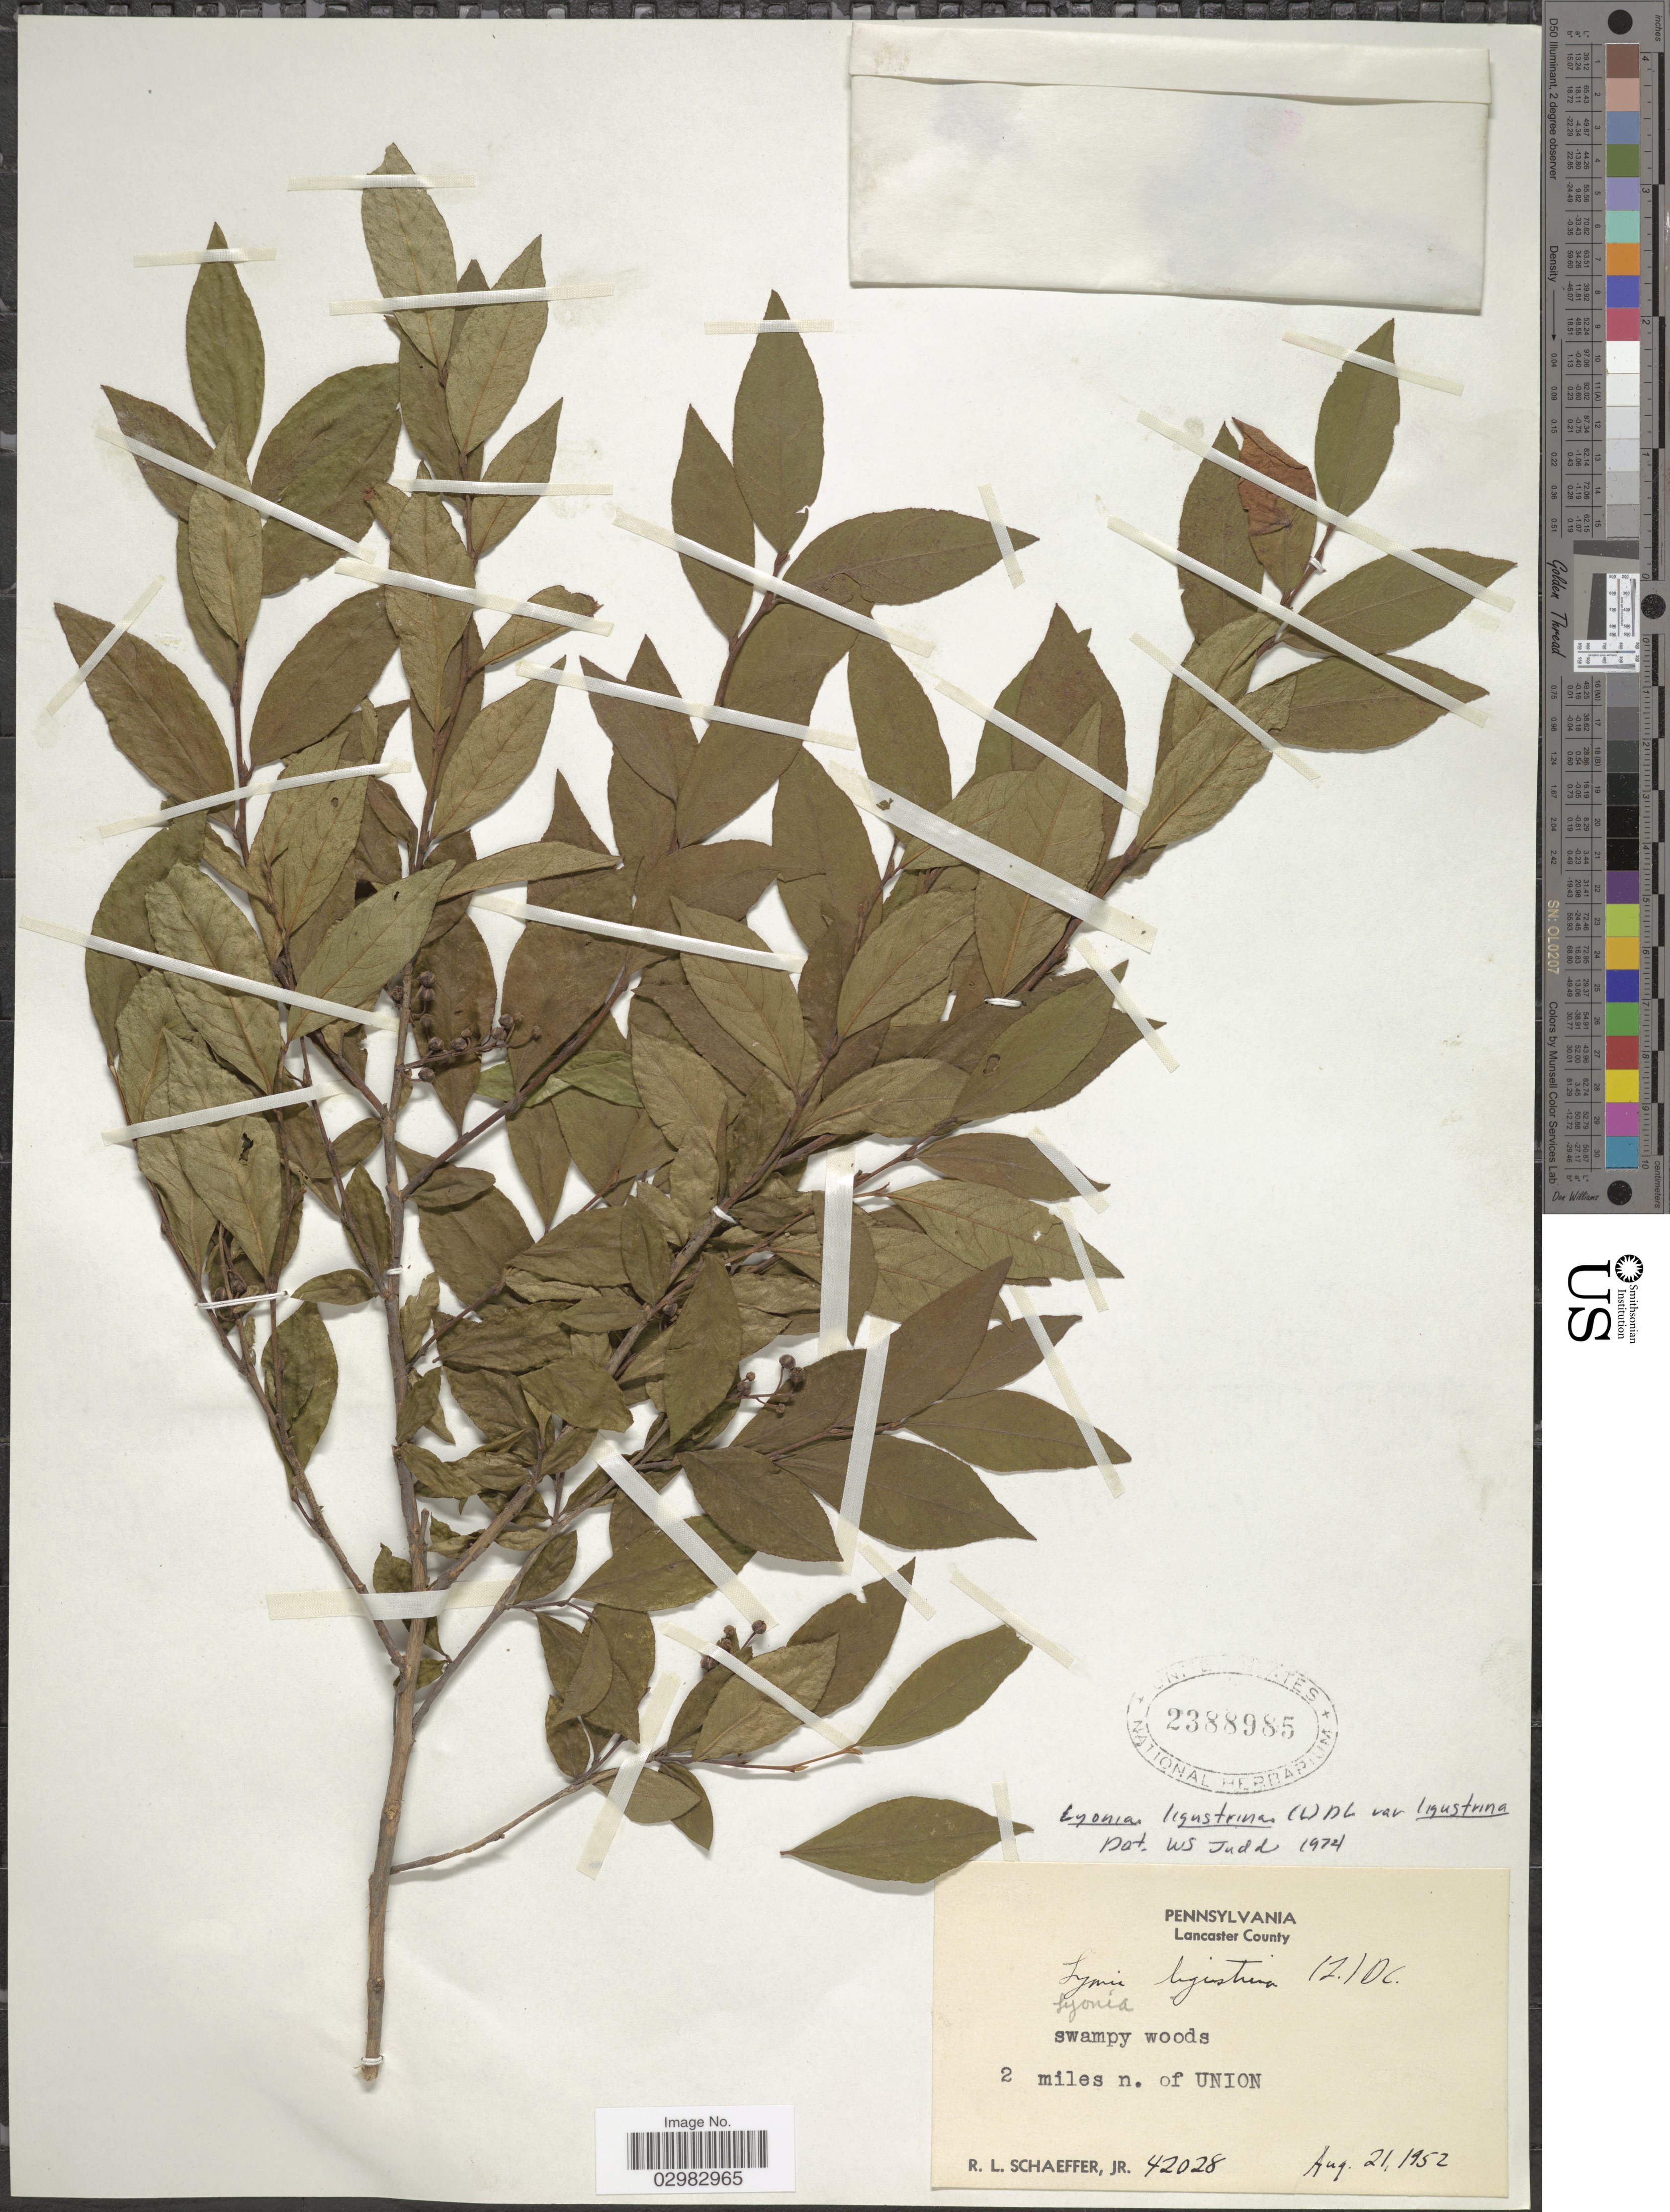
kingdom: Plantae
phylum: Tracheophyta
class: Magnoliopsida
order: Ericales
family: Ericaceae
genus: Lyonia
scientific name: Lyonia ligustrina var. ligustrina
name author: (L.) DC.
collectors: R. L. Schaeffer Jr.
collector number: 42028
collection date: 1952-08-21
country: United States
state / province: Pennsylvania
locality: Lancaster County, 2 miles n. of Union.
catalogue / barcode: US 2388985